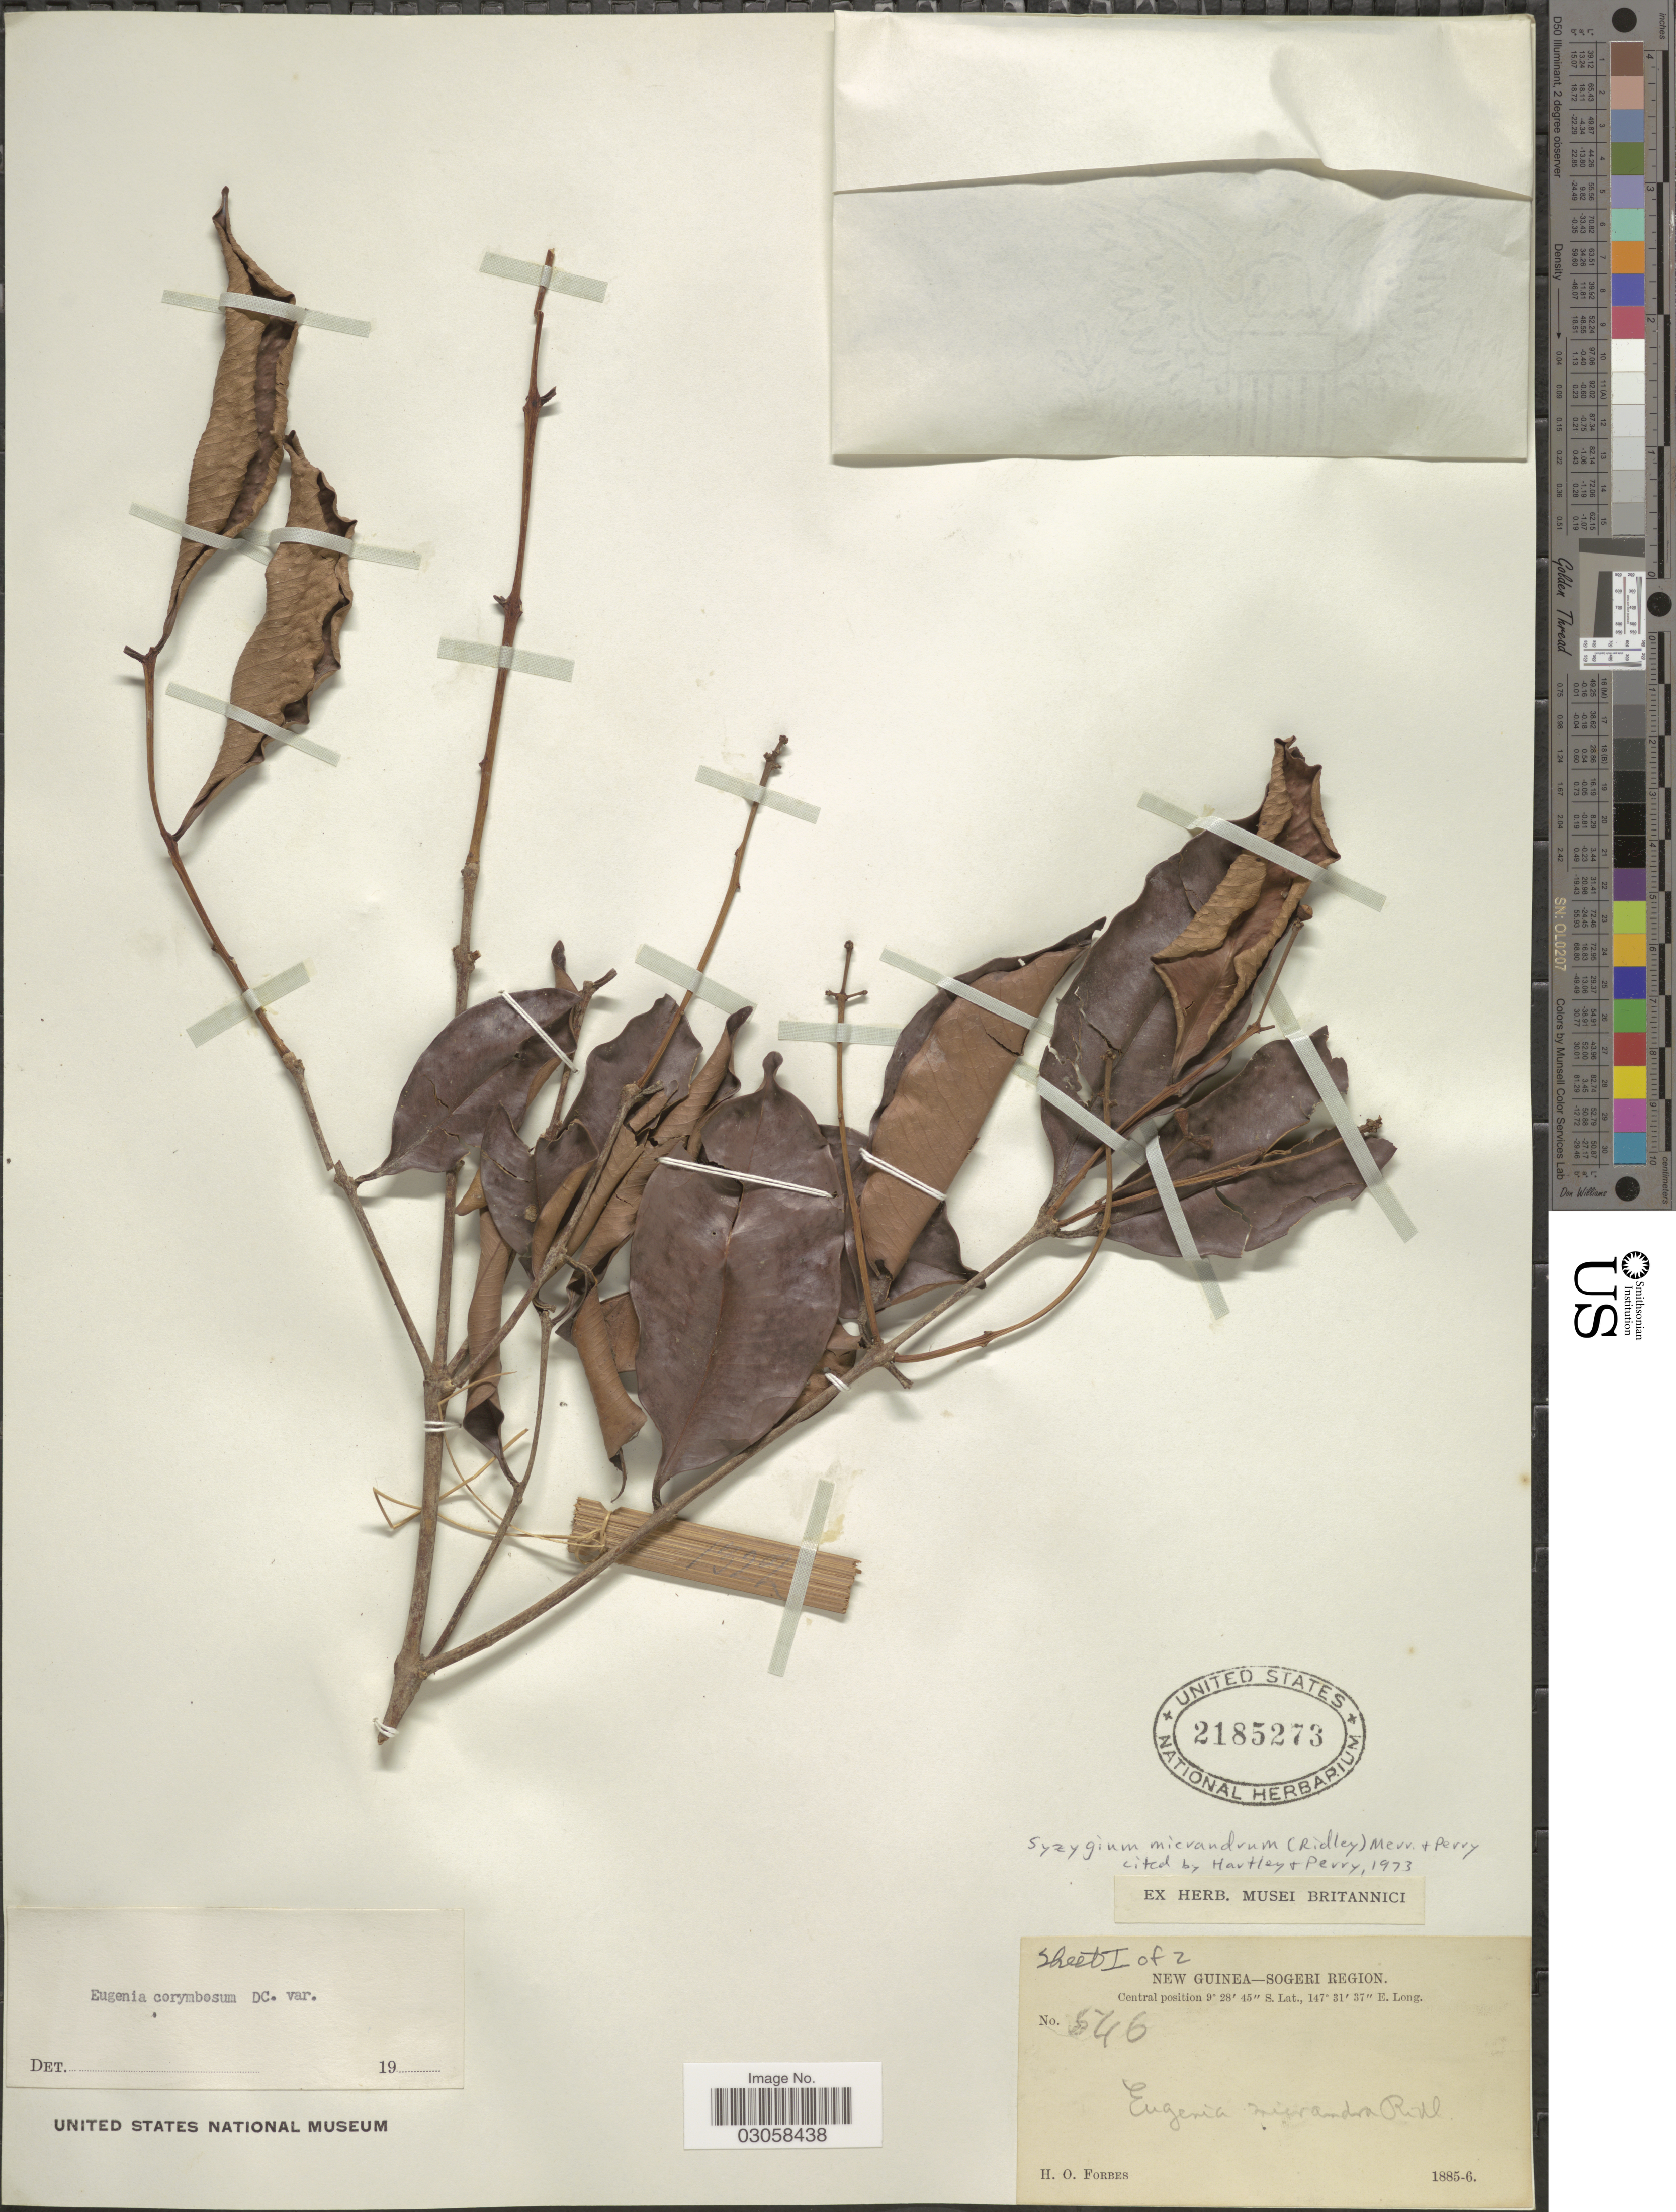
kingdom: Plantae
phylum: Tracheophyta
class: Magnoliopsida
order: Myrtales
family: Myrtaceae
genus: Syzygium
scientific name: Syzygium micrandrum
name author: (Ridl.) Merr. & L.M. Perry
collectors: H. O. Forbes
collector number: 546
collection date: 1885/1886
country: Papua New Guinea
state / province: Central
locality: New Guinea-Sogeri Region. Central position.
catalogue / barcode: US 2185273